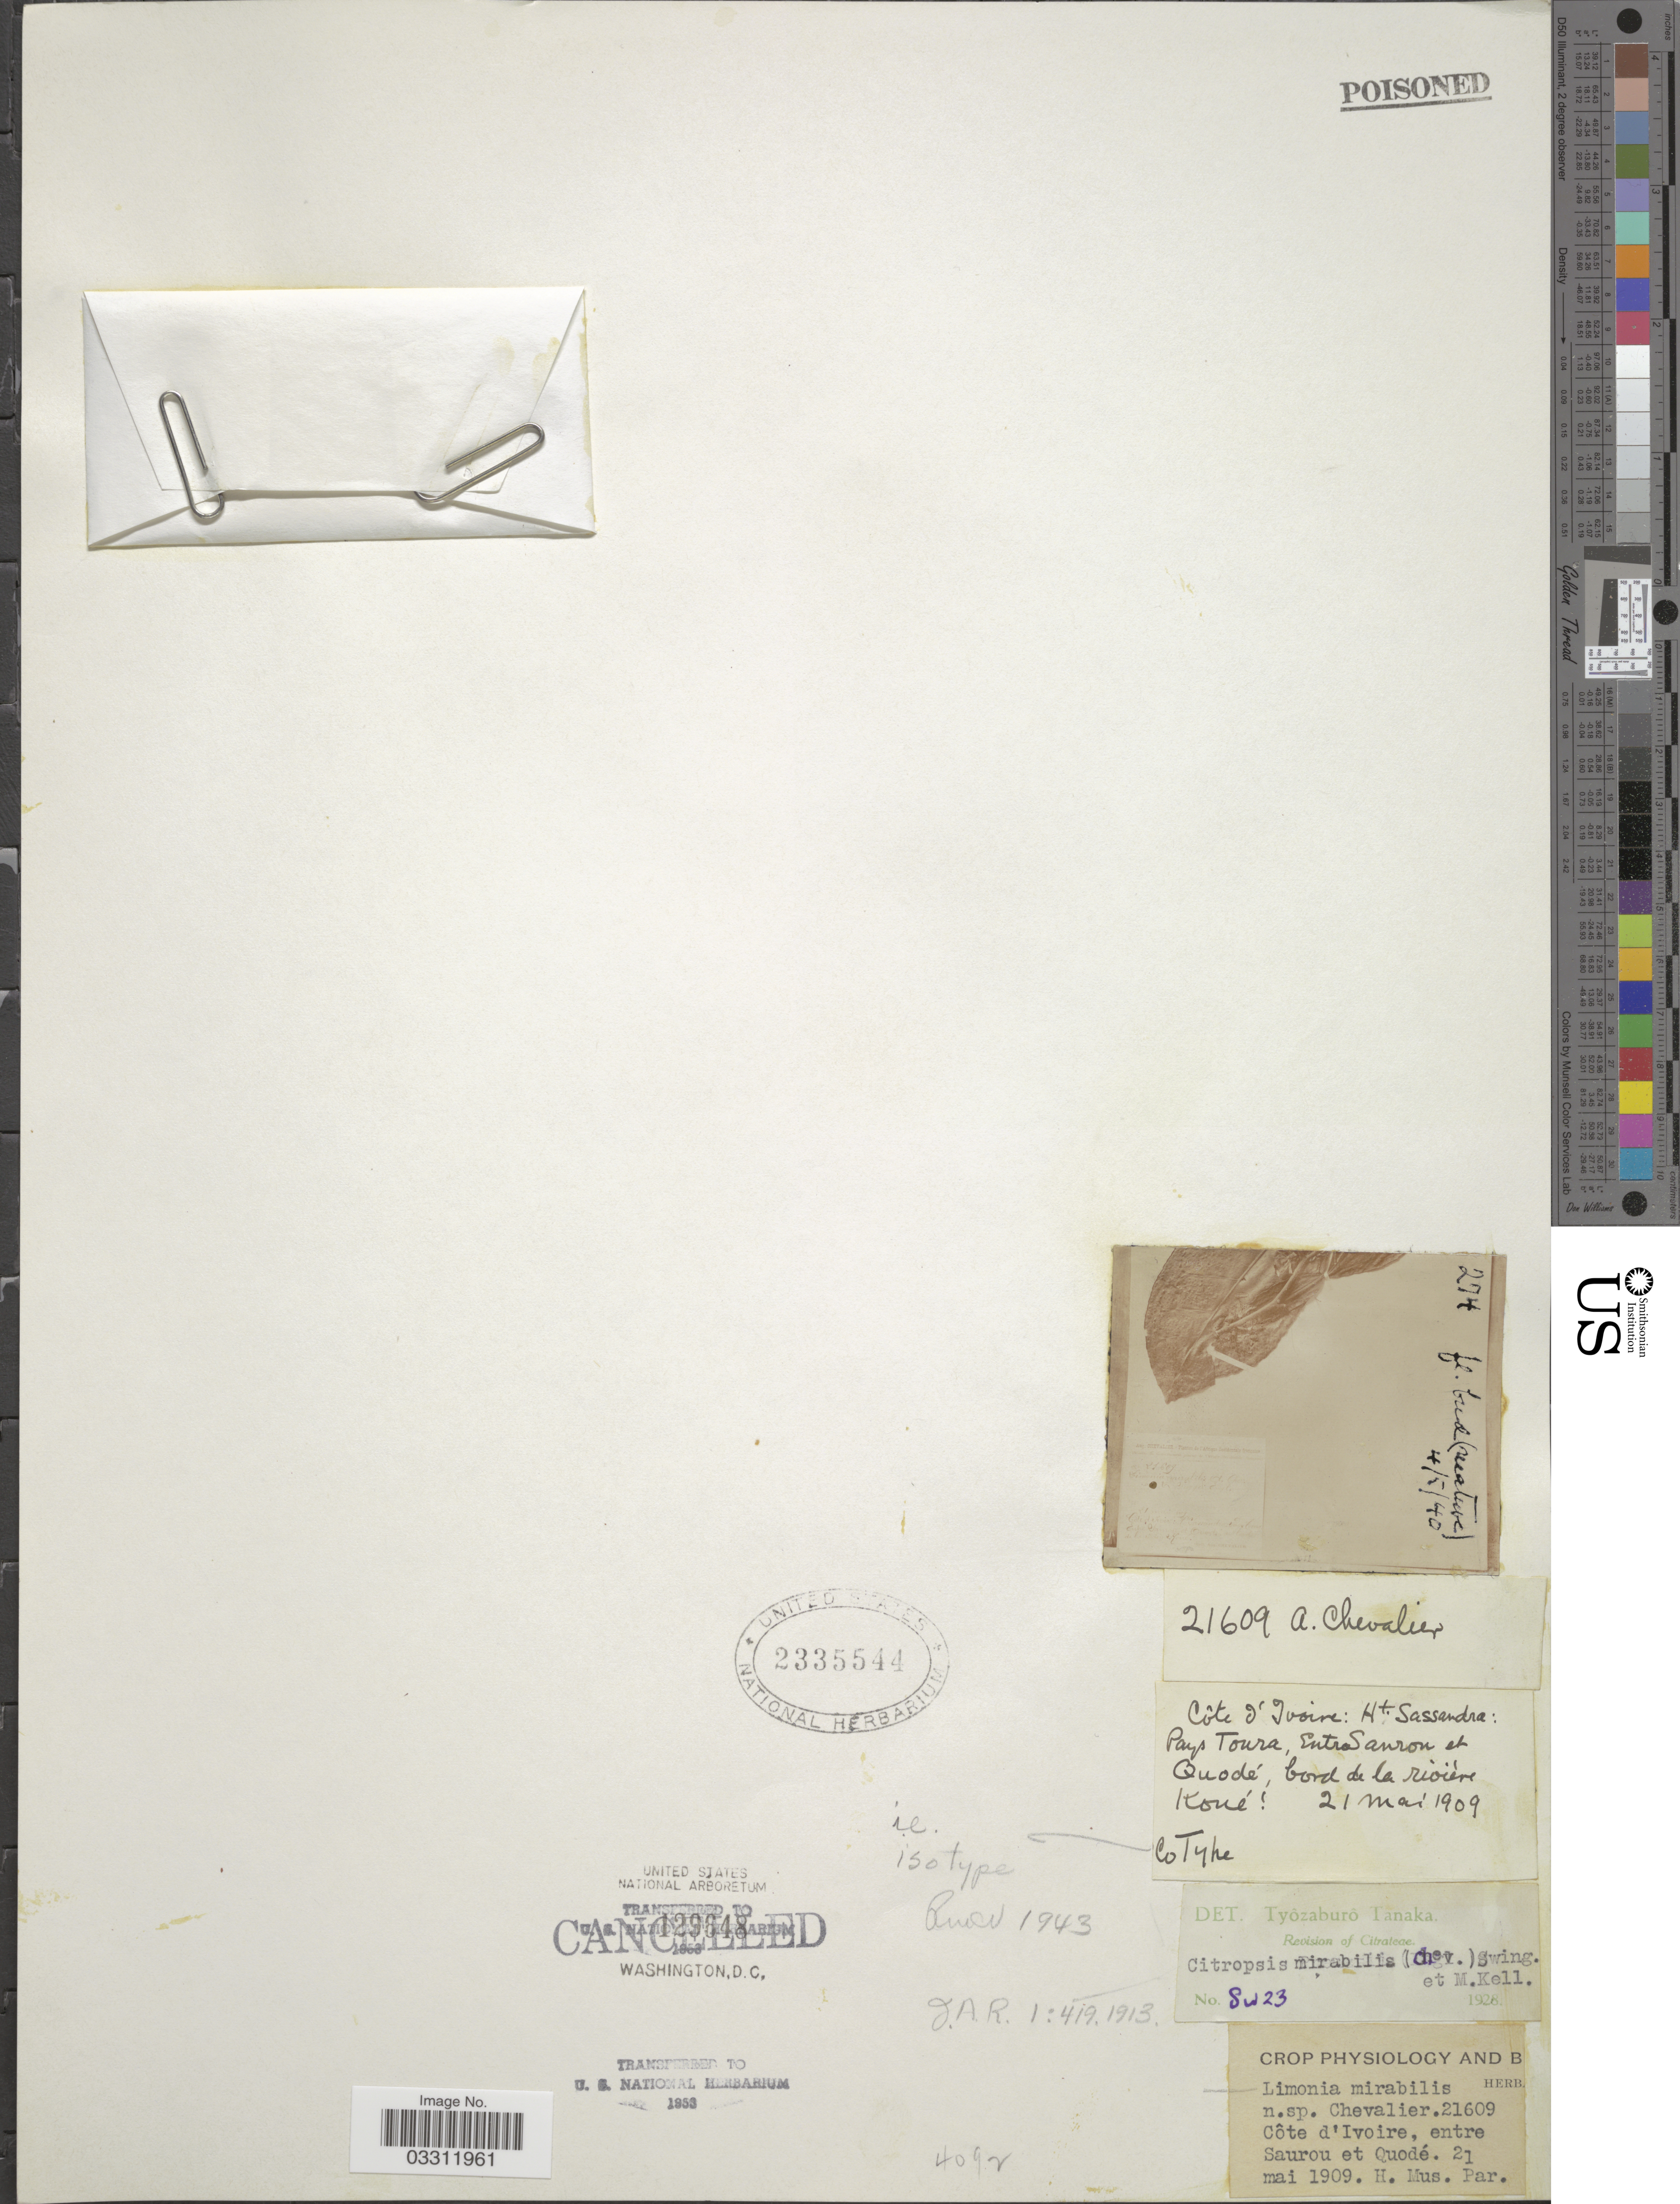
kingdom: Plantae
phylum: Tracheophyta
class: Magnoliopsida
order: Sapindales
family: Rutaceae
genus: Citropsis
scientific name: Citropsis mirabilis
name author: (A. Chev.) Swingle & M. Kellerm.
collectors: A. Chevalier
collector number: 21609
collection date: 1909-05-21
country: Ivory Coast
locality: Côte d' Ivoire, entre Saurou et Quodé, bord de la rivière Koué.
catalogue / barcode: US 2335544